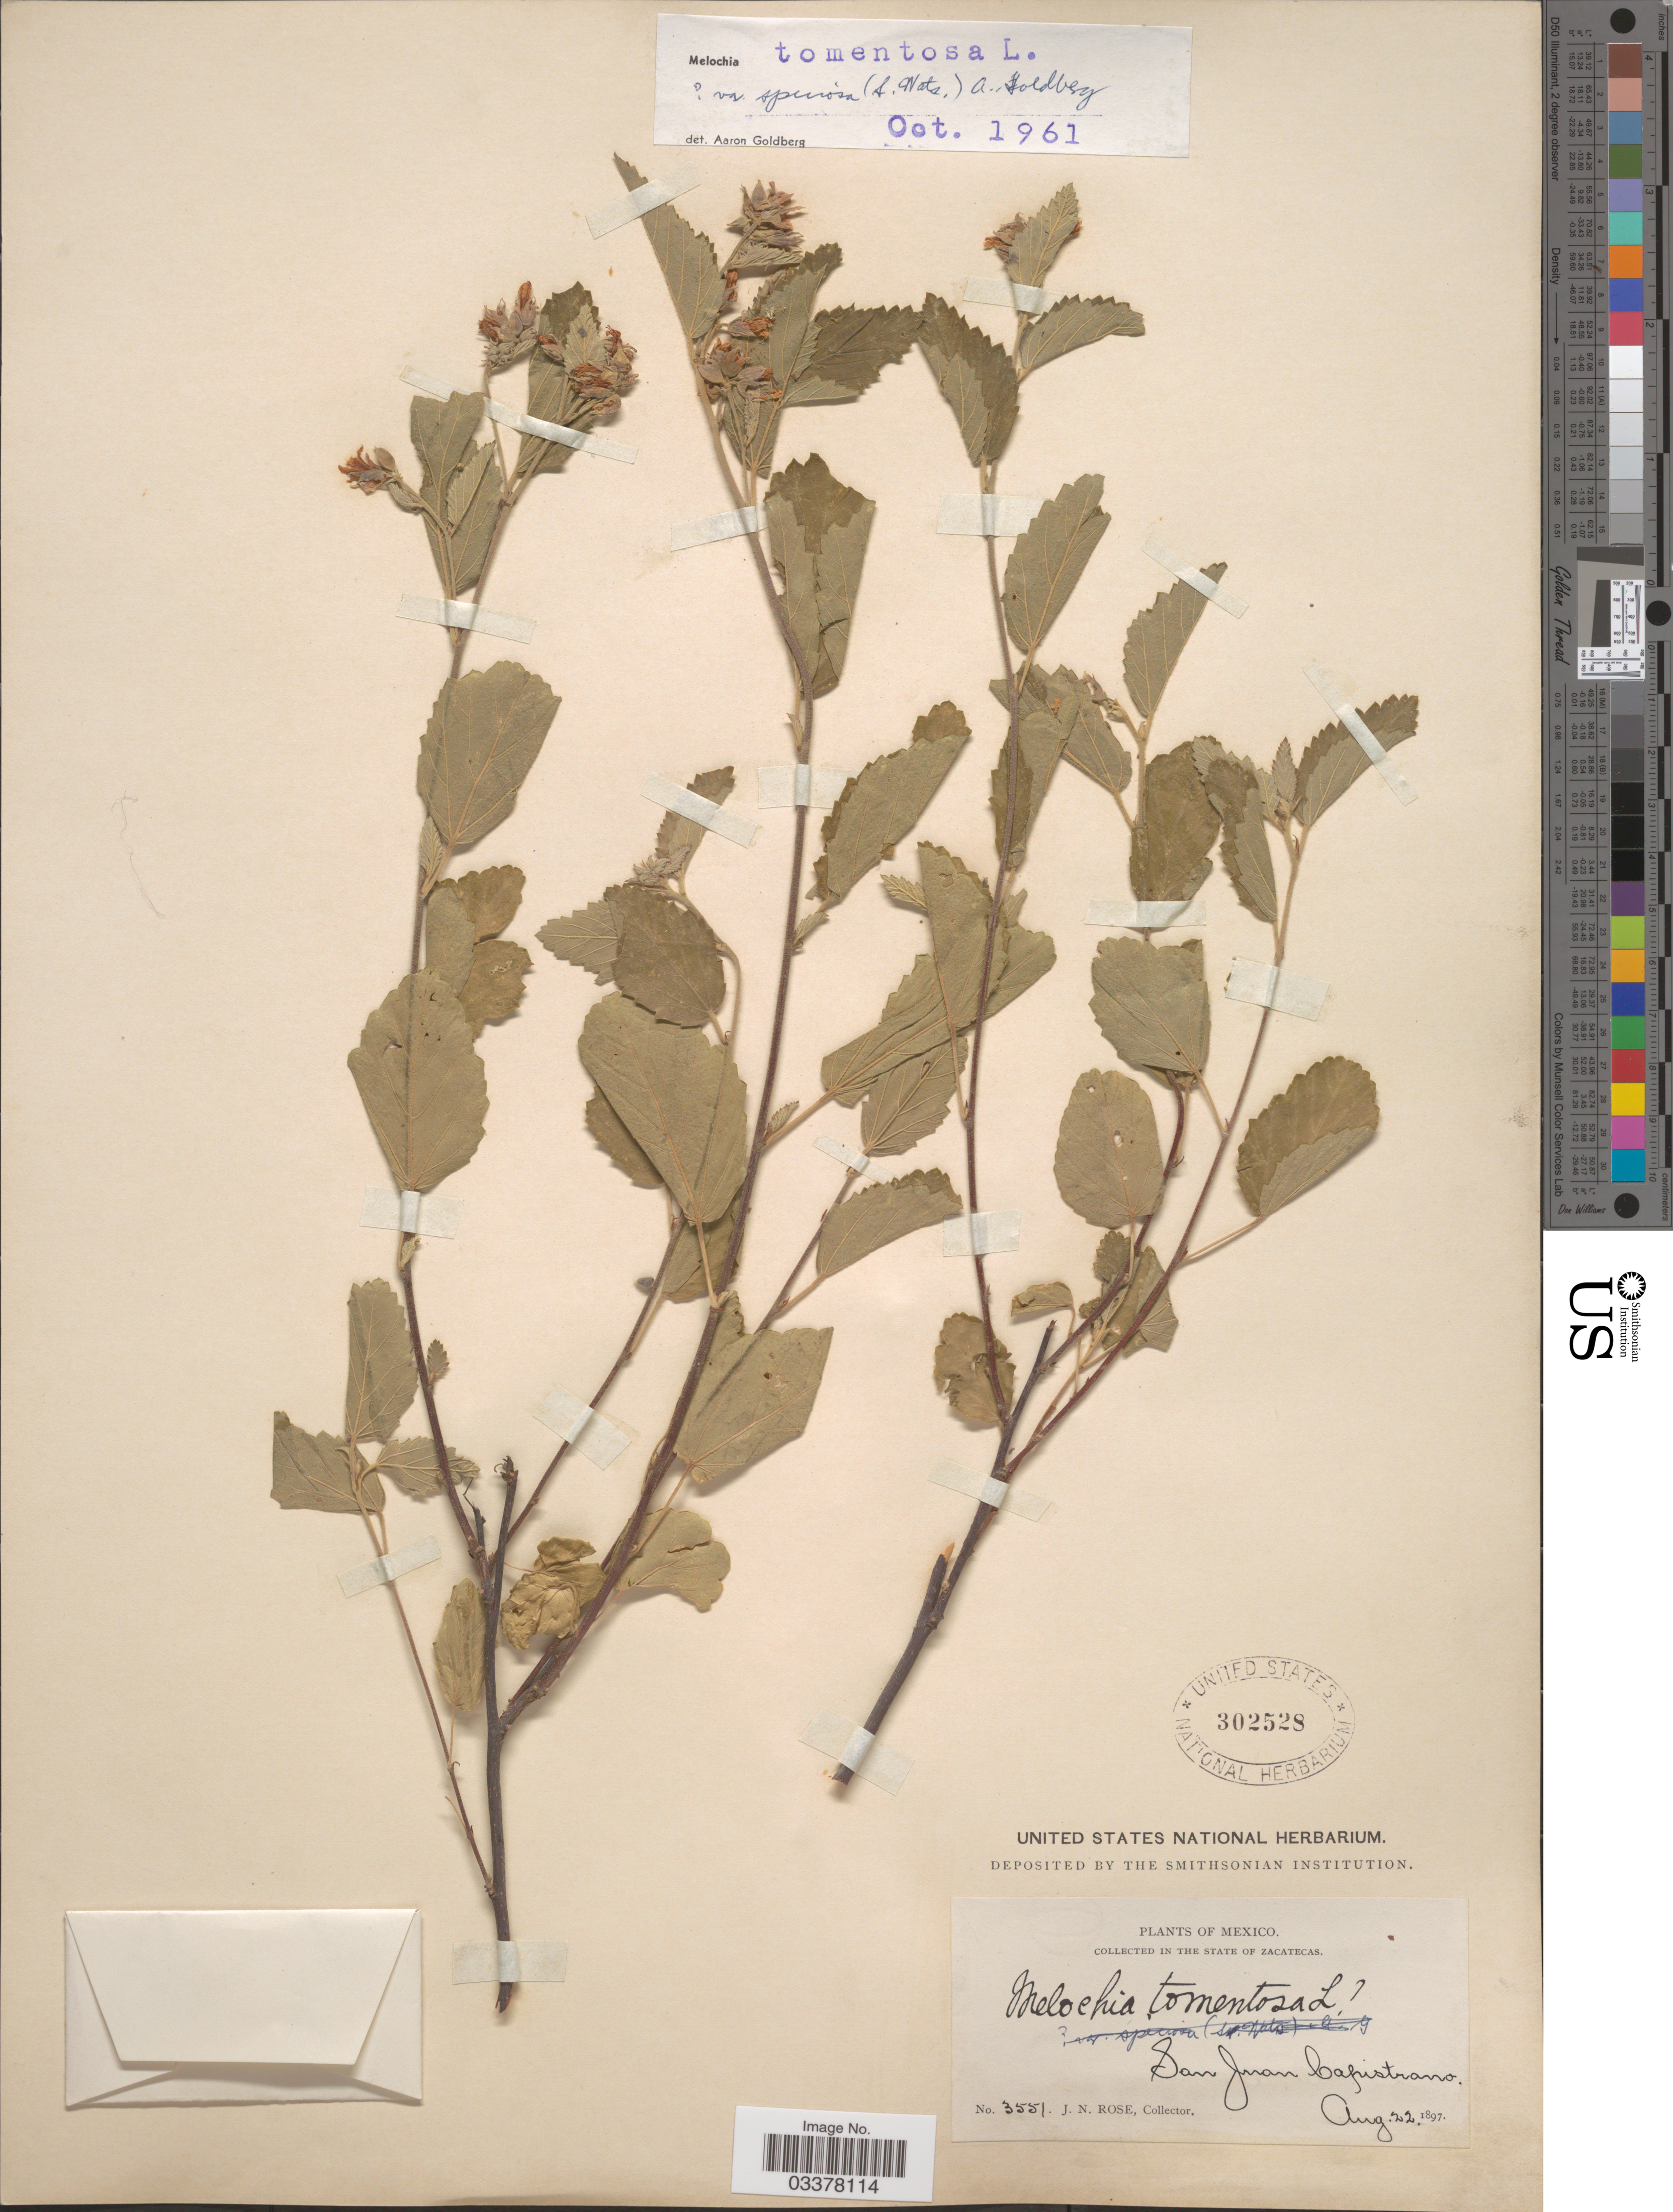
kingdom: Plantae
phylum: Tracheophyta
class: Magnoliopsida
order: Malvales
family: Malvaceae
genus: Melochia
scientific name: Melochia tomentosa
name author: L.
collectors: J. N. Rose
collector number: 3551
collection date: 1897-08-22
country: Mexico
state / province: Zacatecas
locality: San Juan Capistrano.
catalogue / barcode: US 302528